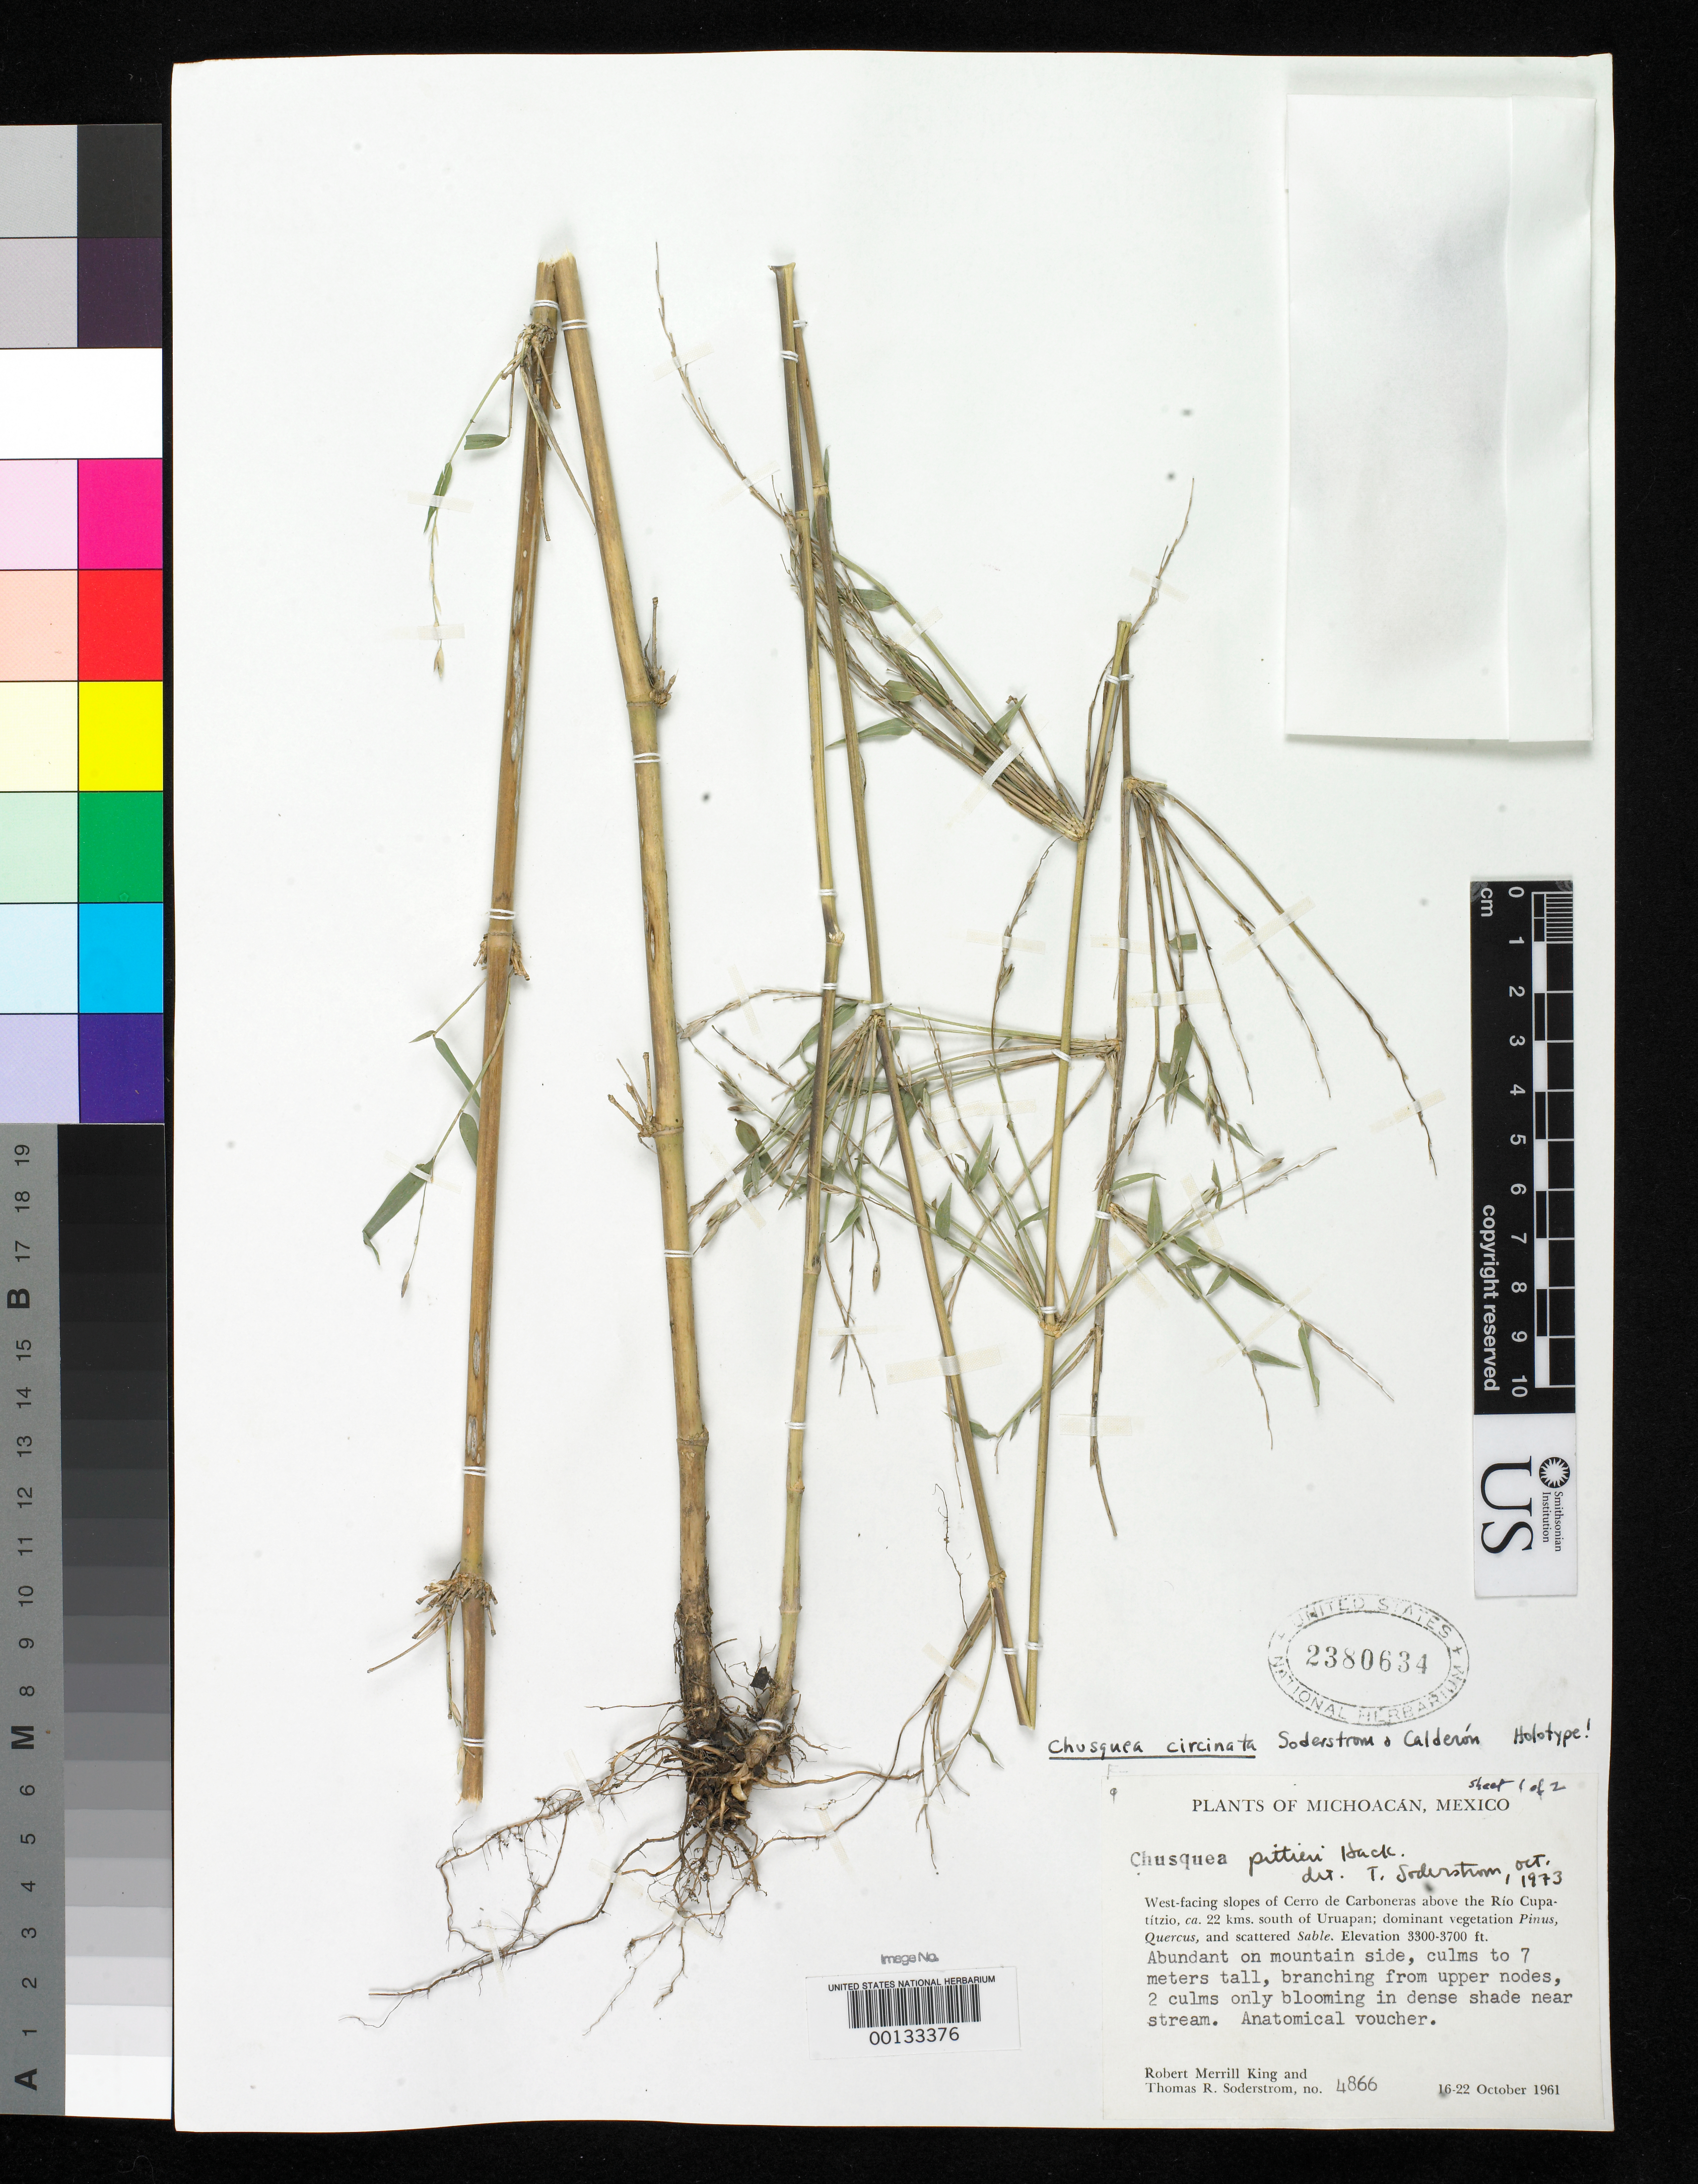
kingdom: Plantae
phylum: Tracheophyta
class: Liliopsida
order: Poales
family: Poaceae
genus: Chusquea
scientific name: Chusquea circinata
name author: Soderstr. & C. E. Calderón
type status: Holotype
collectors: R. M. King & T. R. Soderstrom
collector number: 4866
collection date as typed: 16 Oct 1961 to 22 Oct 1961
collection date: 1961-10-16/1961-10-22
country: Mexico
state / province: Michoacán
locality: Cerro de Carboneras above Rio Cupatitzio.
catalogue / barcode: US 2380634